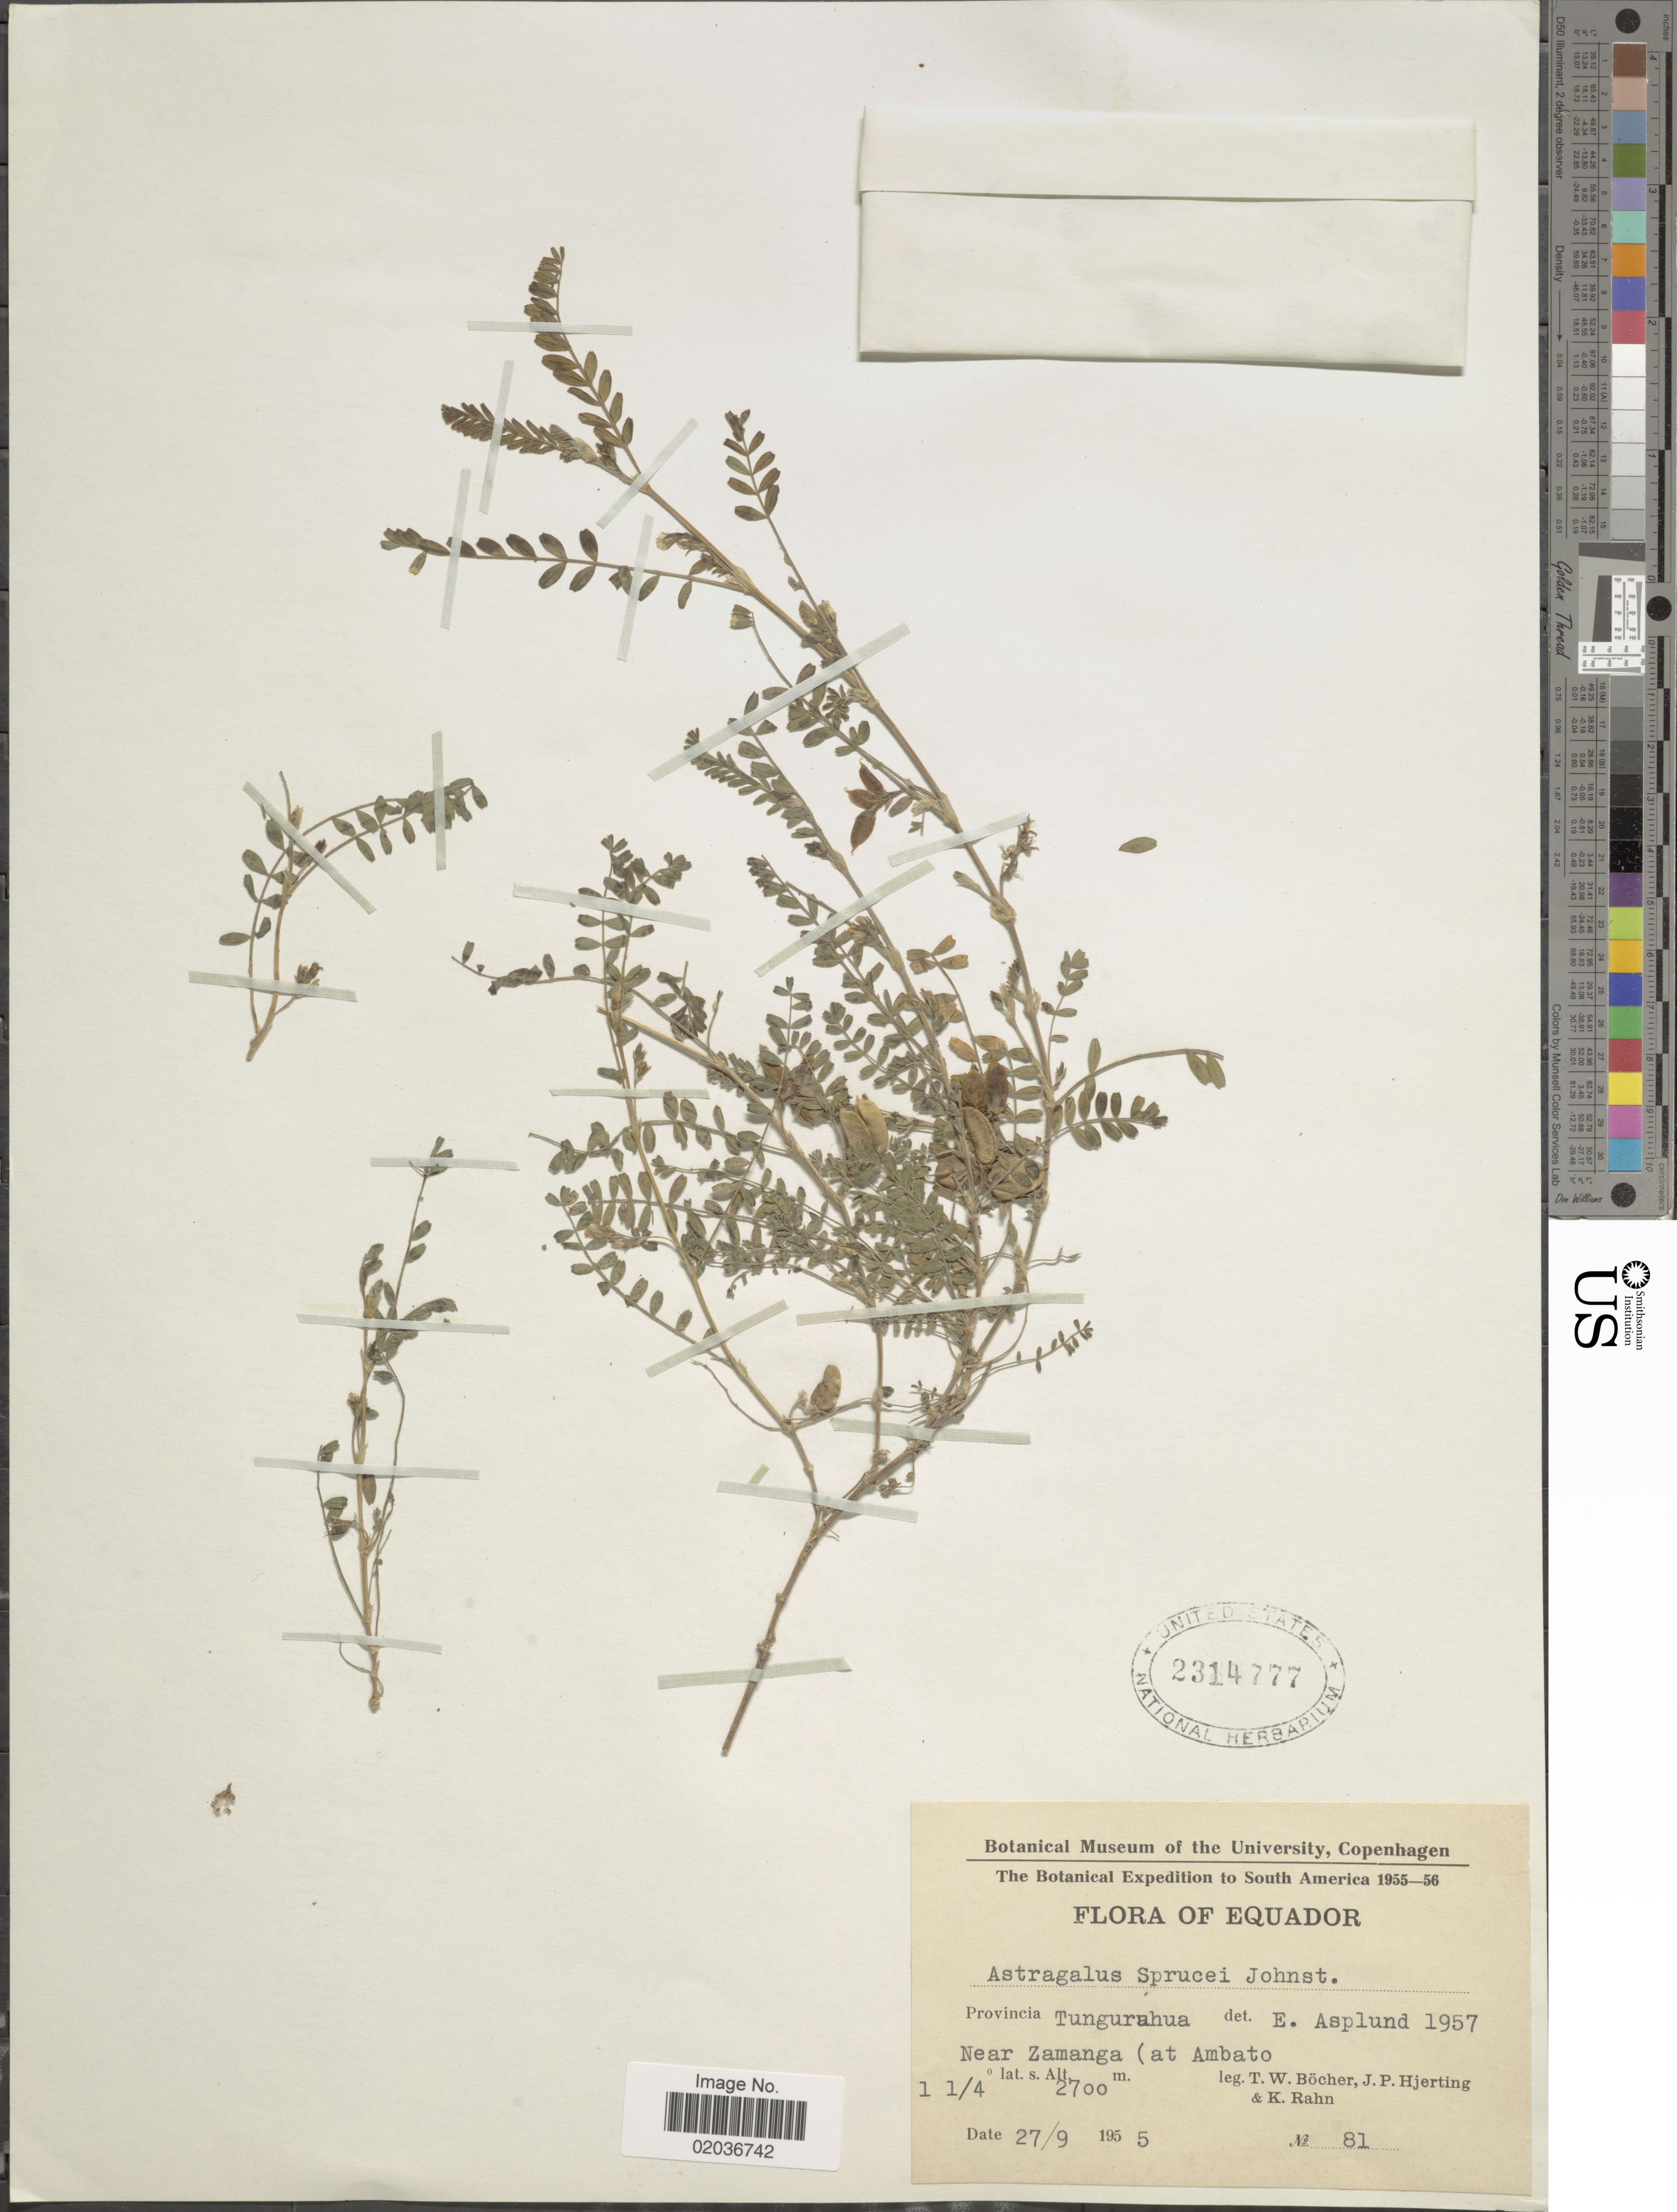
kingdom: Plantae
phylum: Tracheophyta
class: Magnoliopsida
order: Fabales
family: Fabaceae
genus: Astragalus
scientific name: Astragalus sprucei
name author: I.M. Johnst.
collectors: T. Böcher, J. P. Hjerting & K. Rahn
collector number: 81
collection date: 1955-09-27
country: Ecuador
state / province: Tungurahua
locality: Near Zamanga (at Ambato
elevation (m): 2700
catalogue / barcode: US 2314777